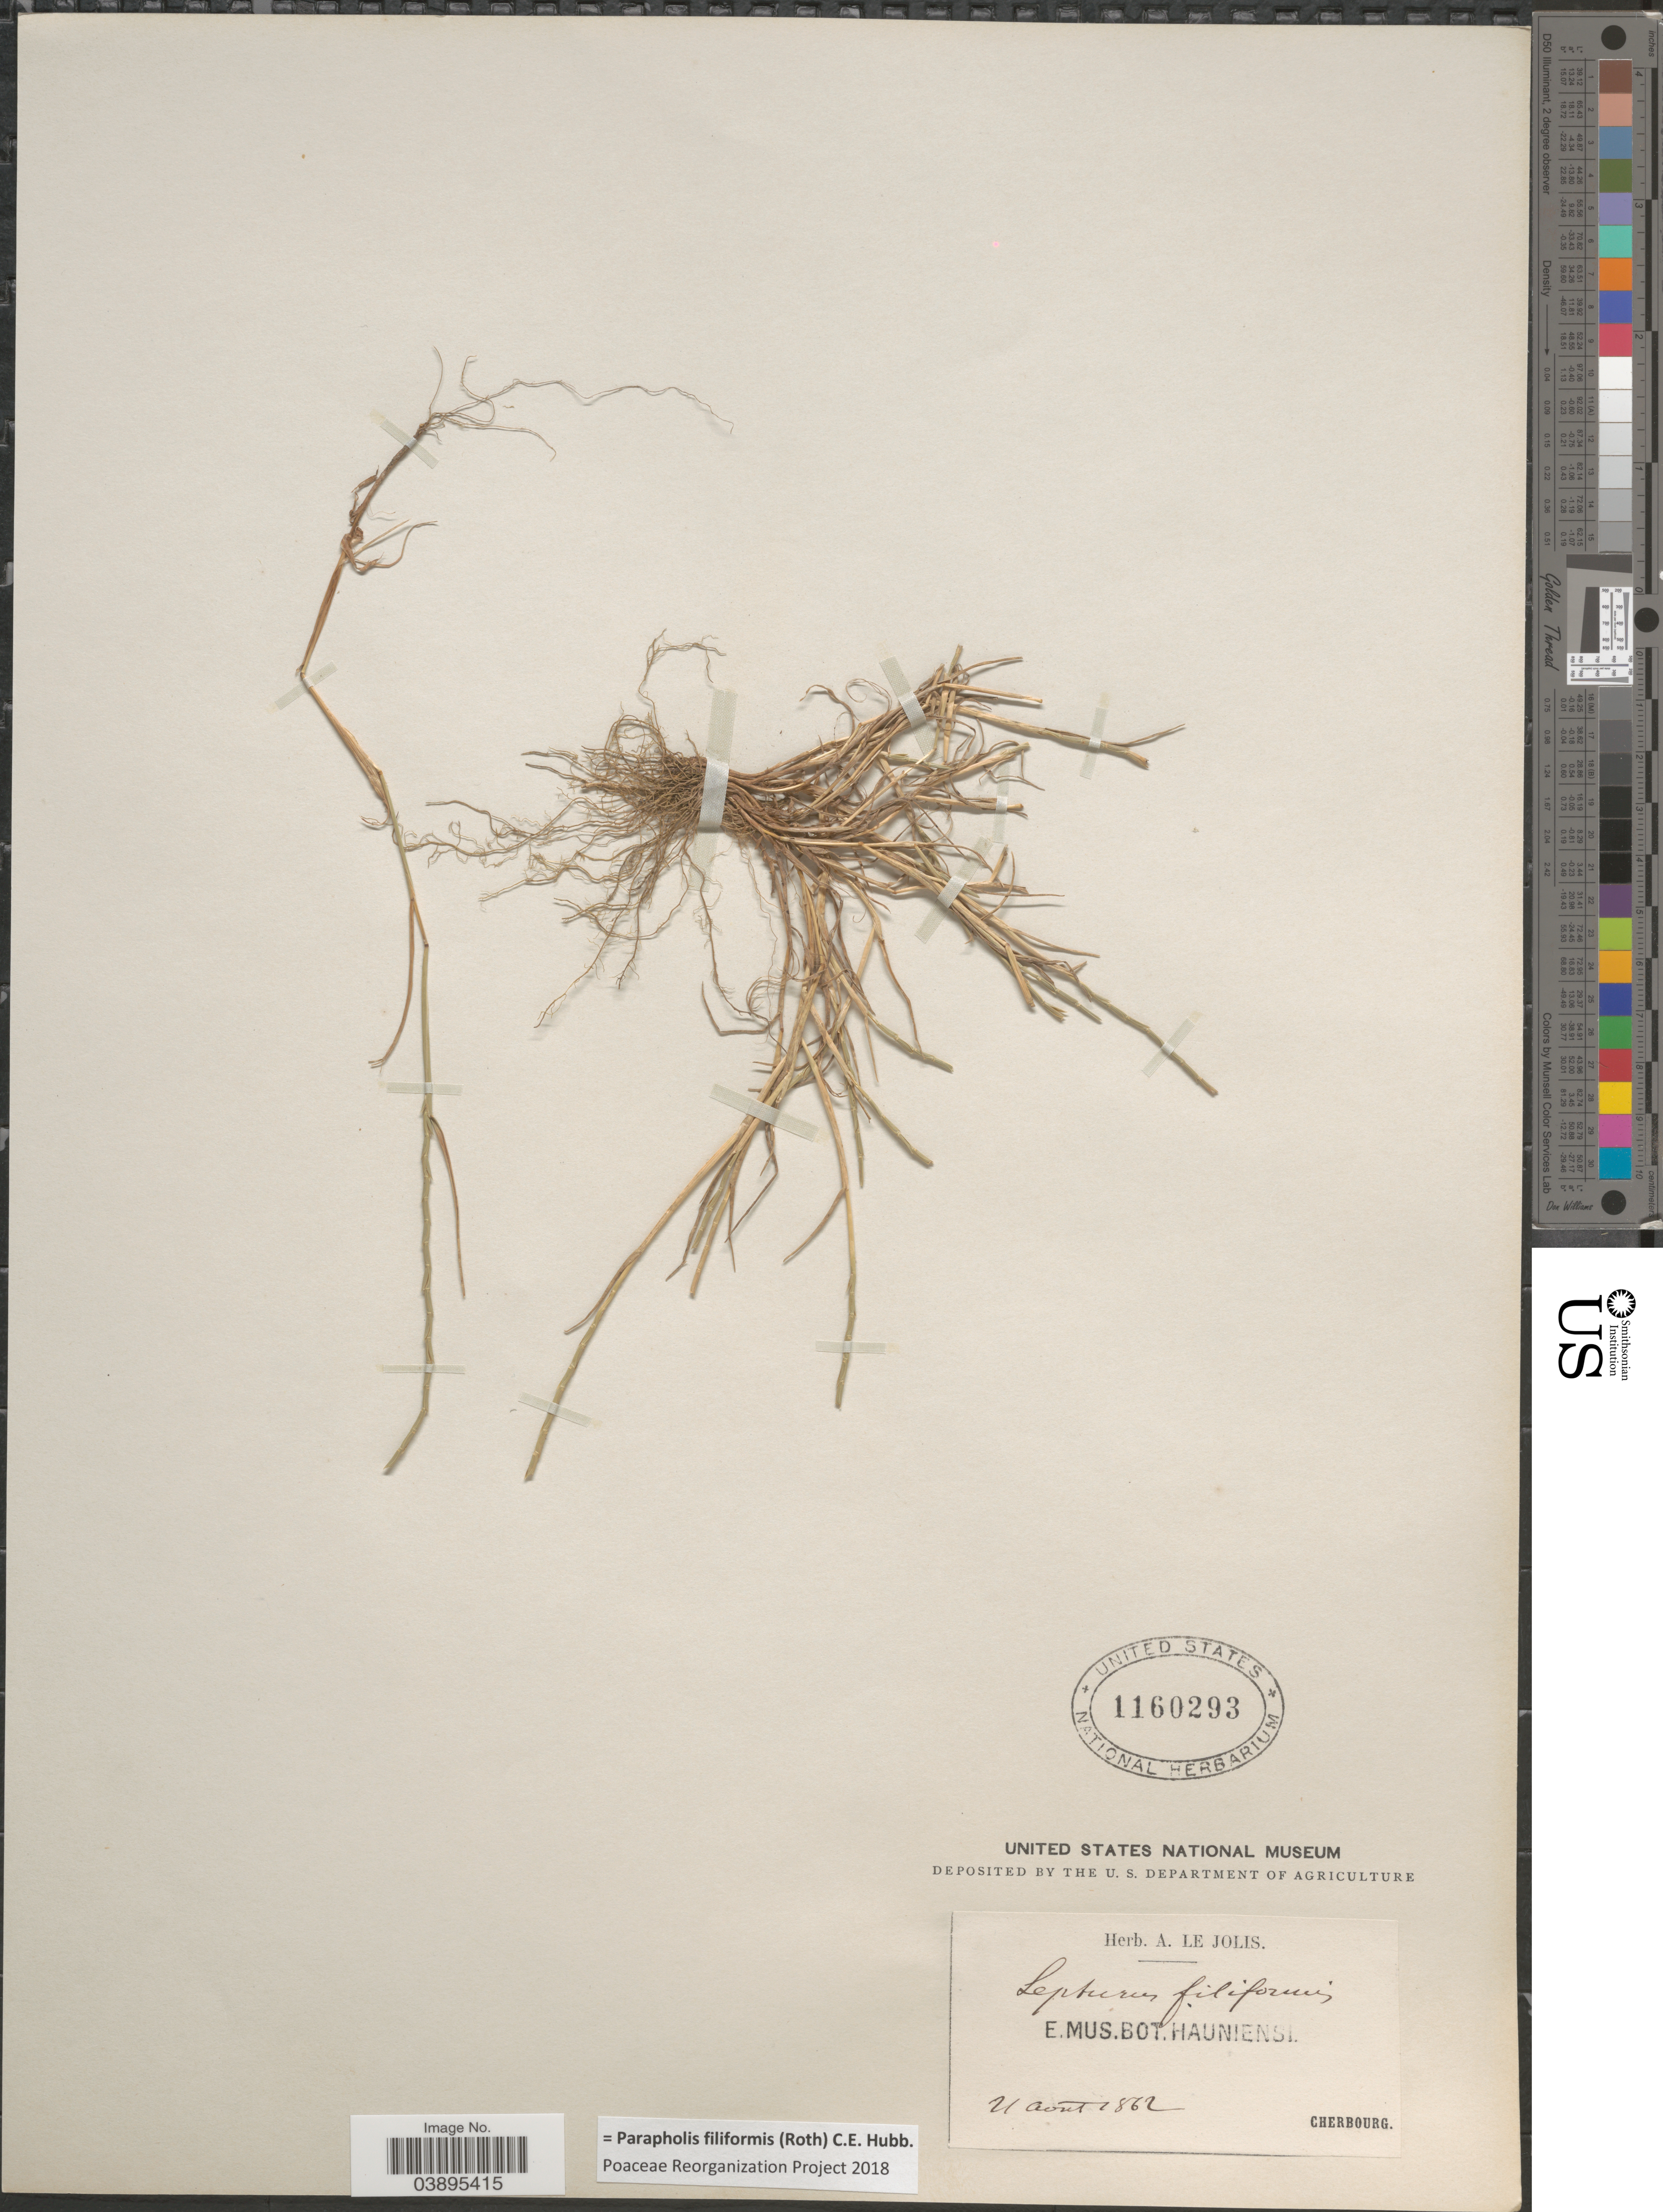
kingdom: Plantae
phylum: Tracheophyta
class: Liliopsida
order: Poales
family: Poaceae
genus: Parapholis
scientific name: Parapholis filiformis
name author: (Roth) C.E. Hubb.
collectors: Le Jolis, A. F. (herbarium)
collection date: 1862-08-21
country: France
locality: Cherbourg.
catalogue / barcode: US 1160293